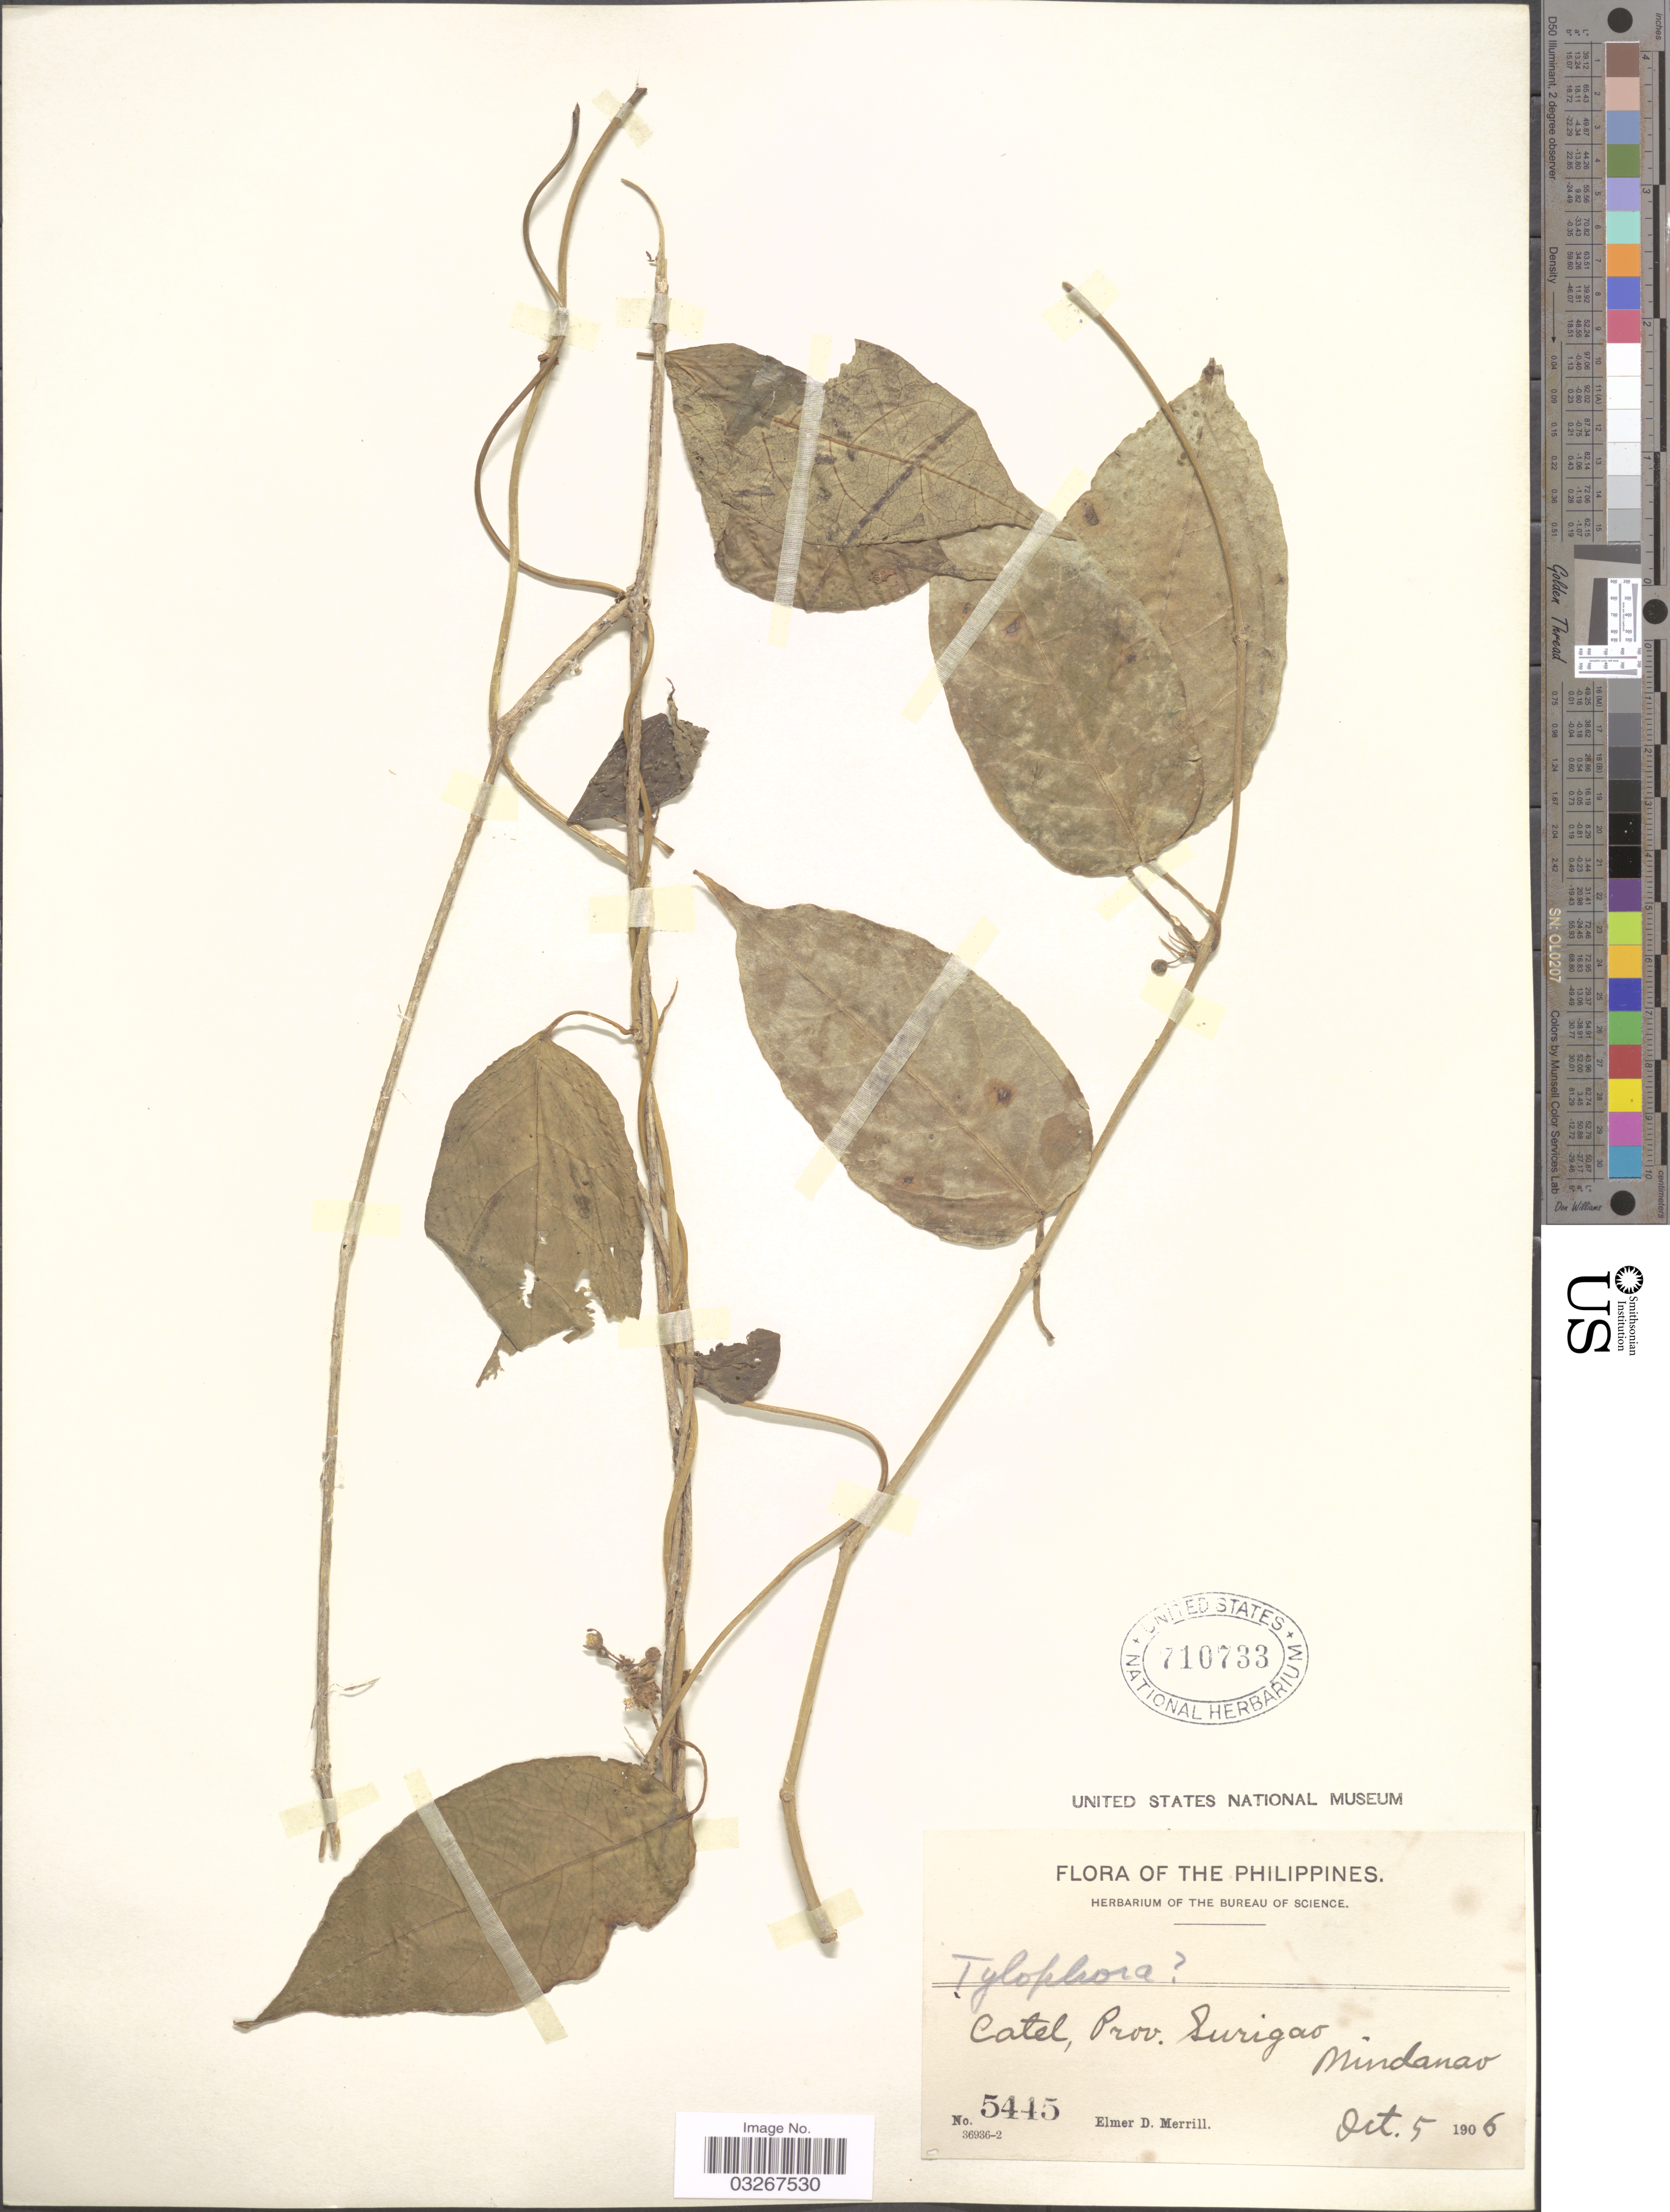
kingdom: Plantae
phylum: Tracheophyta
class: Magnoliopsida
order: Gentianales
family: Apocynaceae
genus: Tylophora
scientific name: Tylophora sp.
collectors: E. D. Merrill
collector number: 5445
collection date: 1906-10-05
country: Philippines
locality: Catel, Prov. Surigao, Mindanao.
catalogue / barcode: US 710733